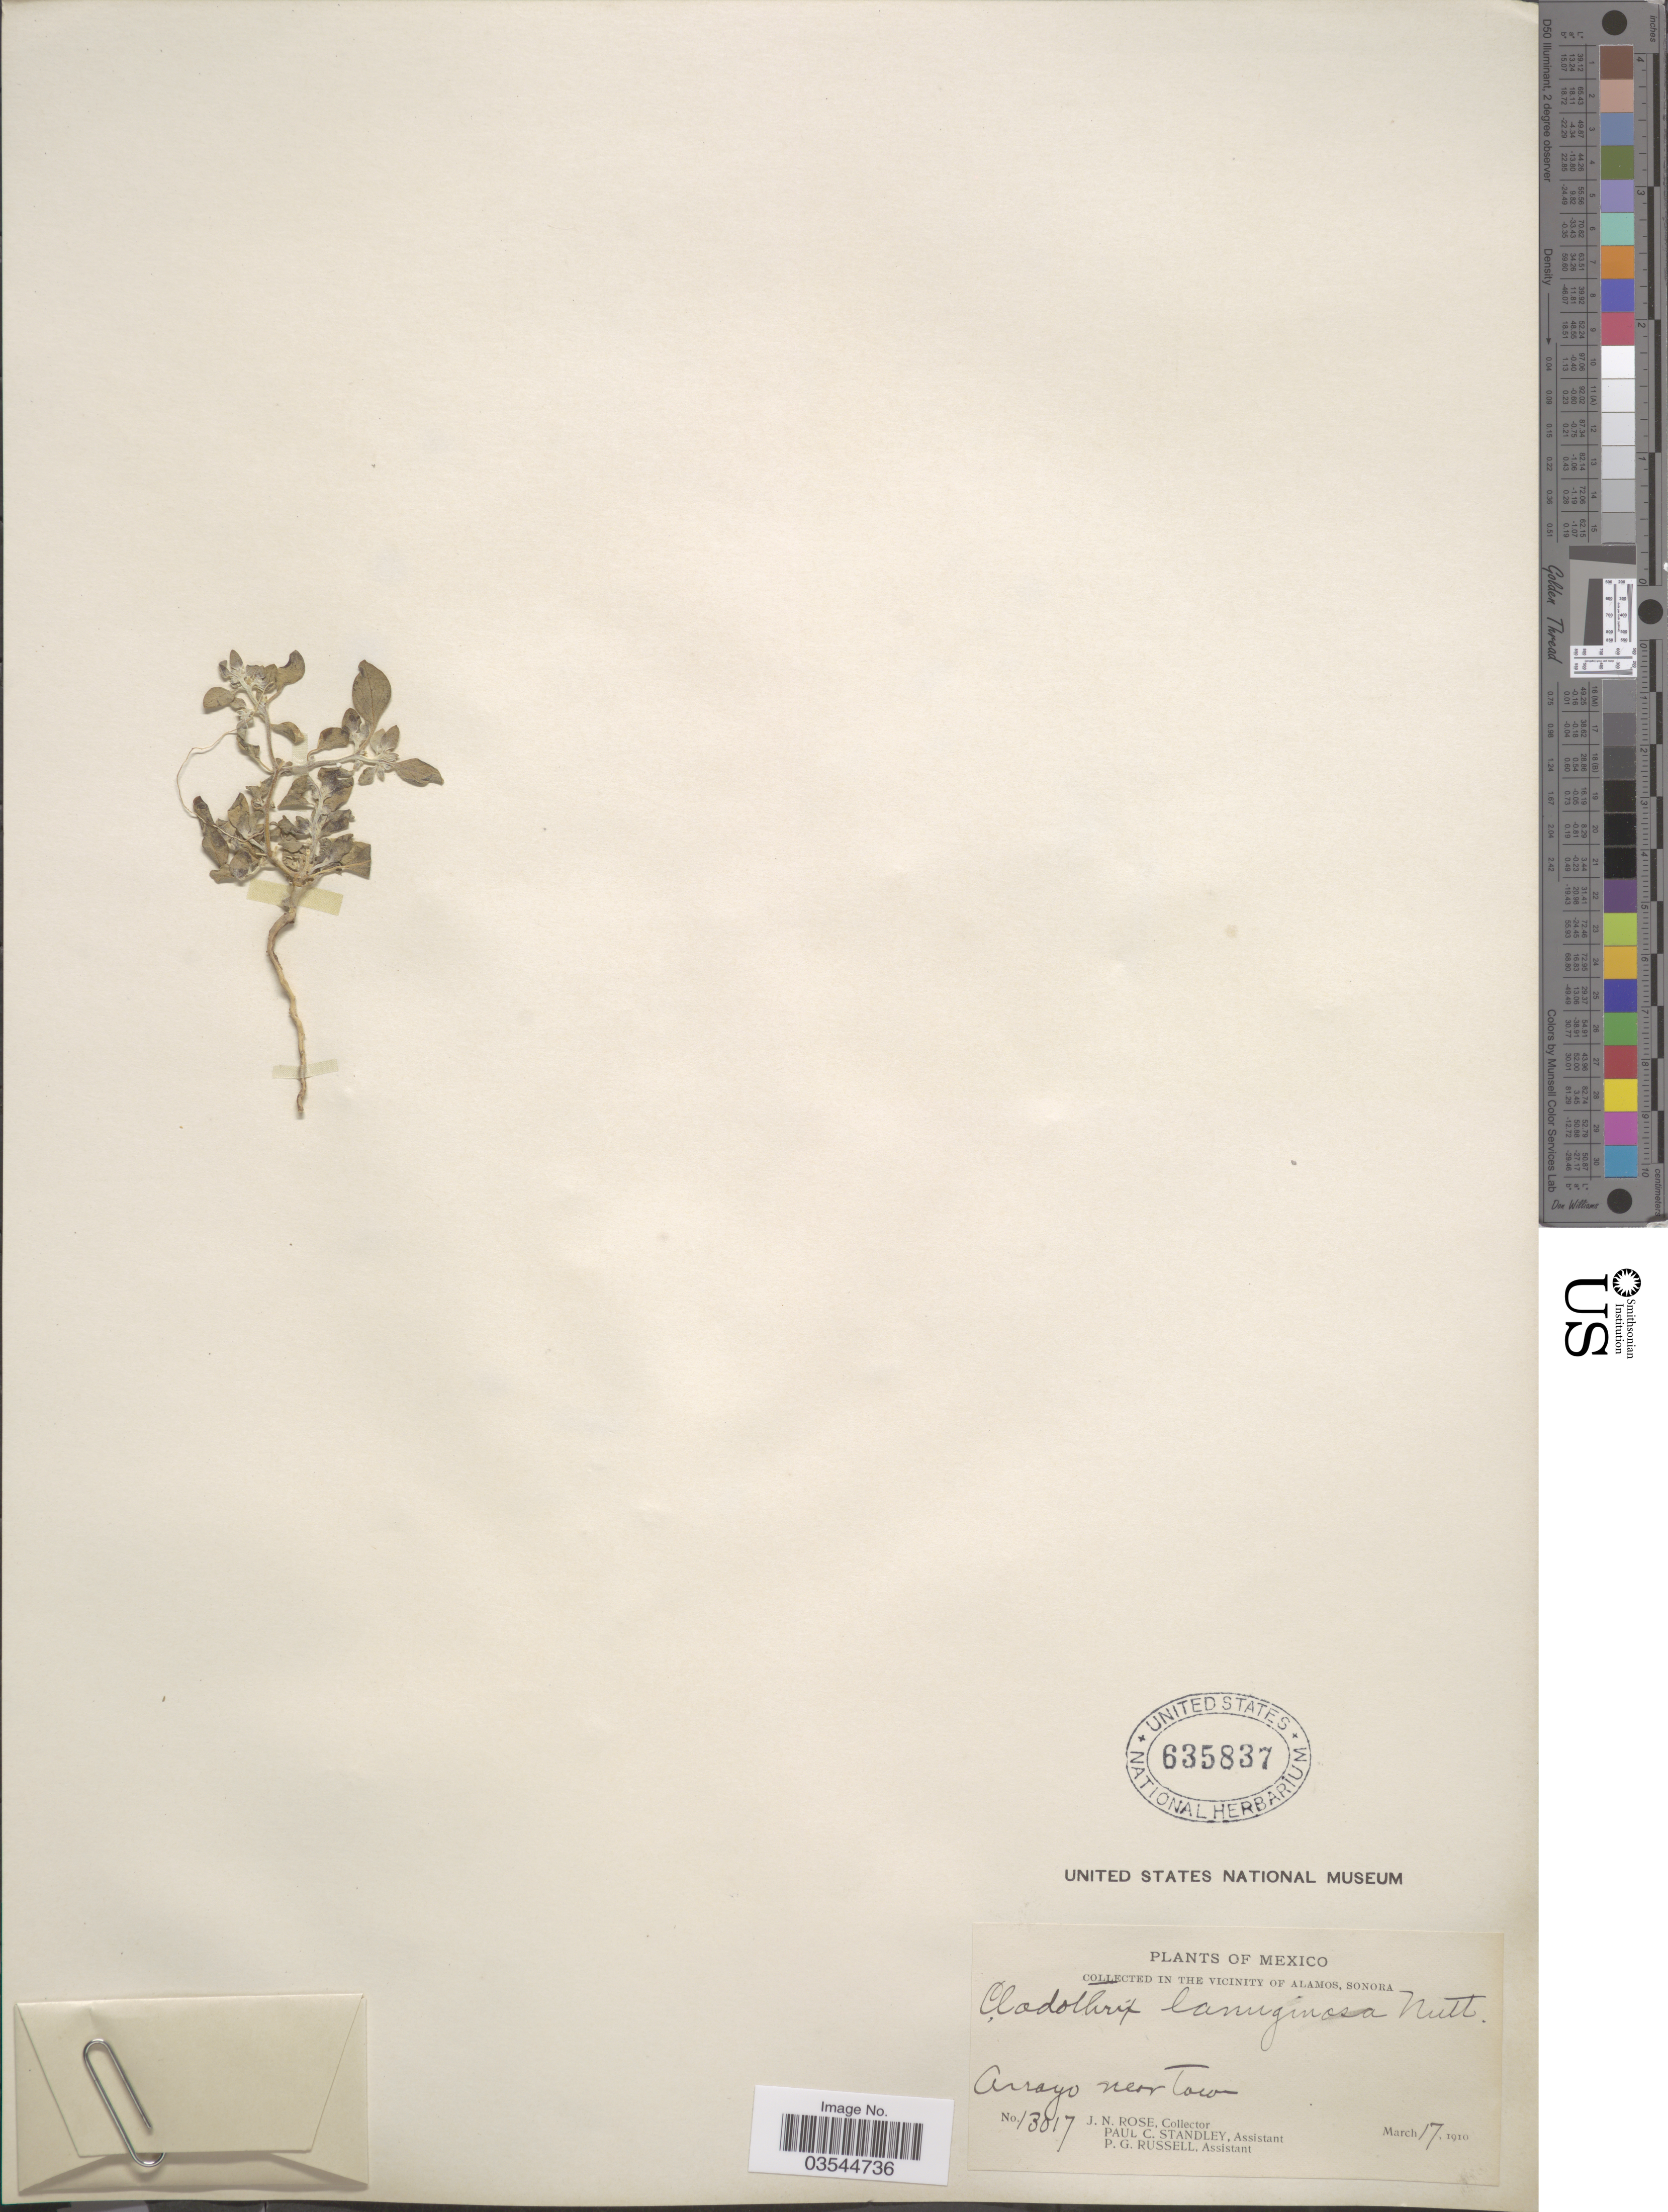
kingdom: Plantae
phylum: Tracheophyta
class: Magnoliopsida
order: Caryophyllales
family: Amaranthaceae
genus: Tidestromia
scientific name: Tidestromia lanuginosa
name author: (Nutt.) Standl.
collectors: J. N. Rose, P. C. Standley & P. G. Russell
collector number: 13017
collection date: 1910-03-17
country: Mexico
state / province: Sonora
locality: In the vicinity of Alamos. Arrayo near Toco.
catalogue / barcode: US 635837